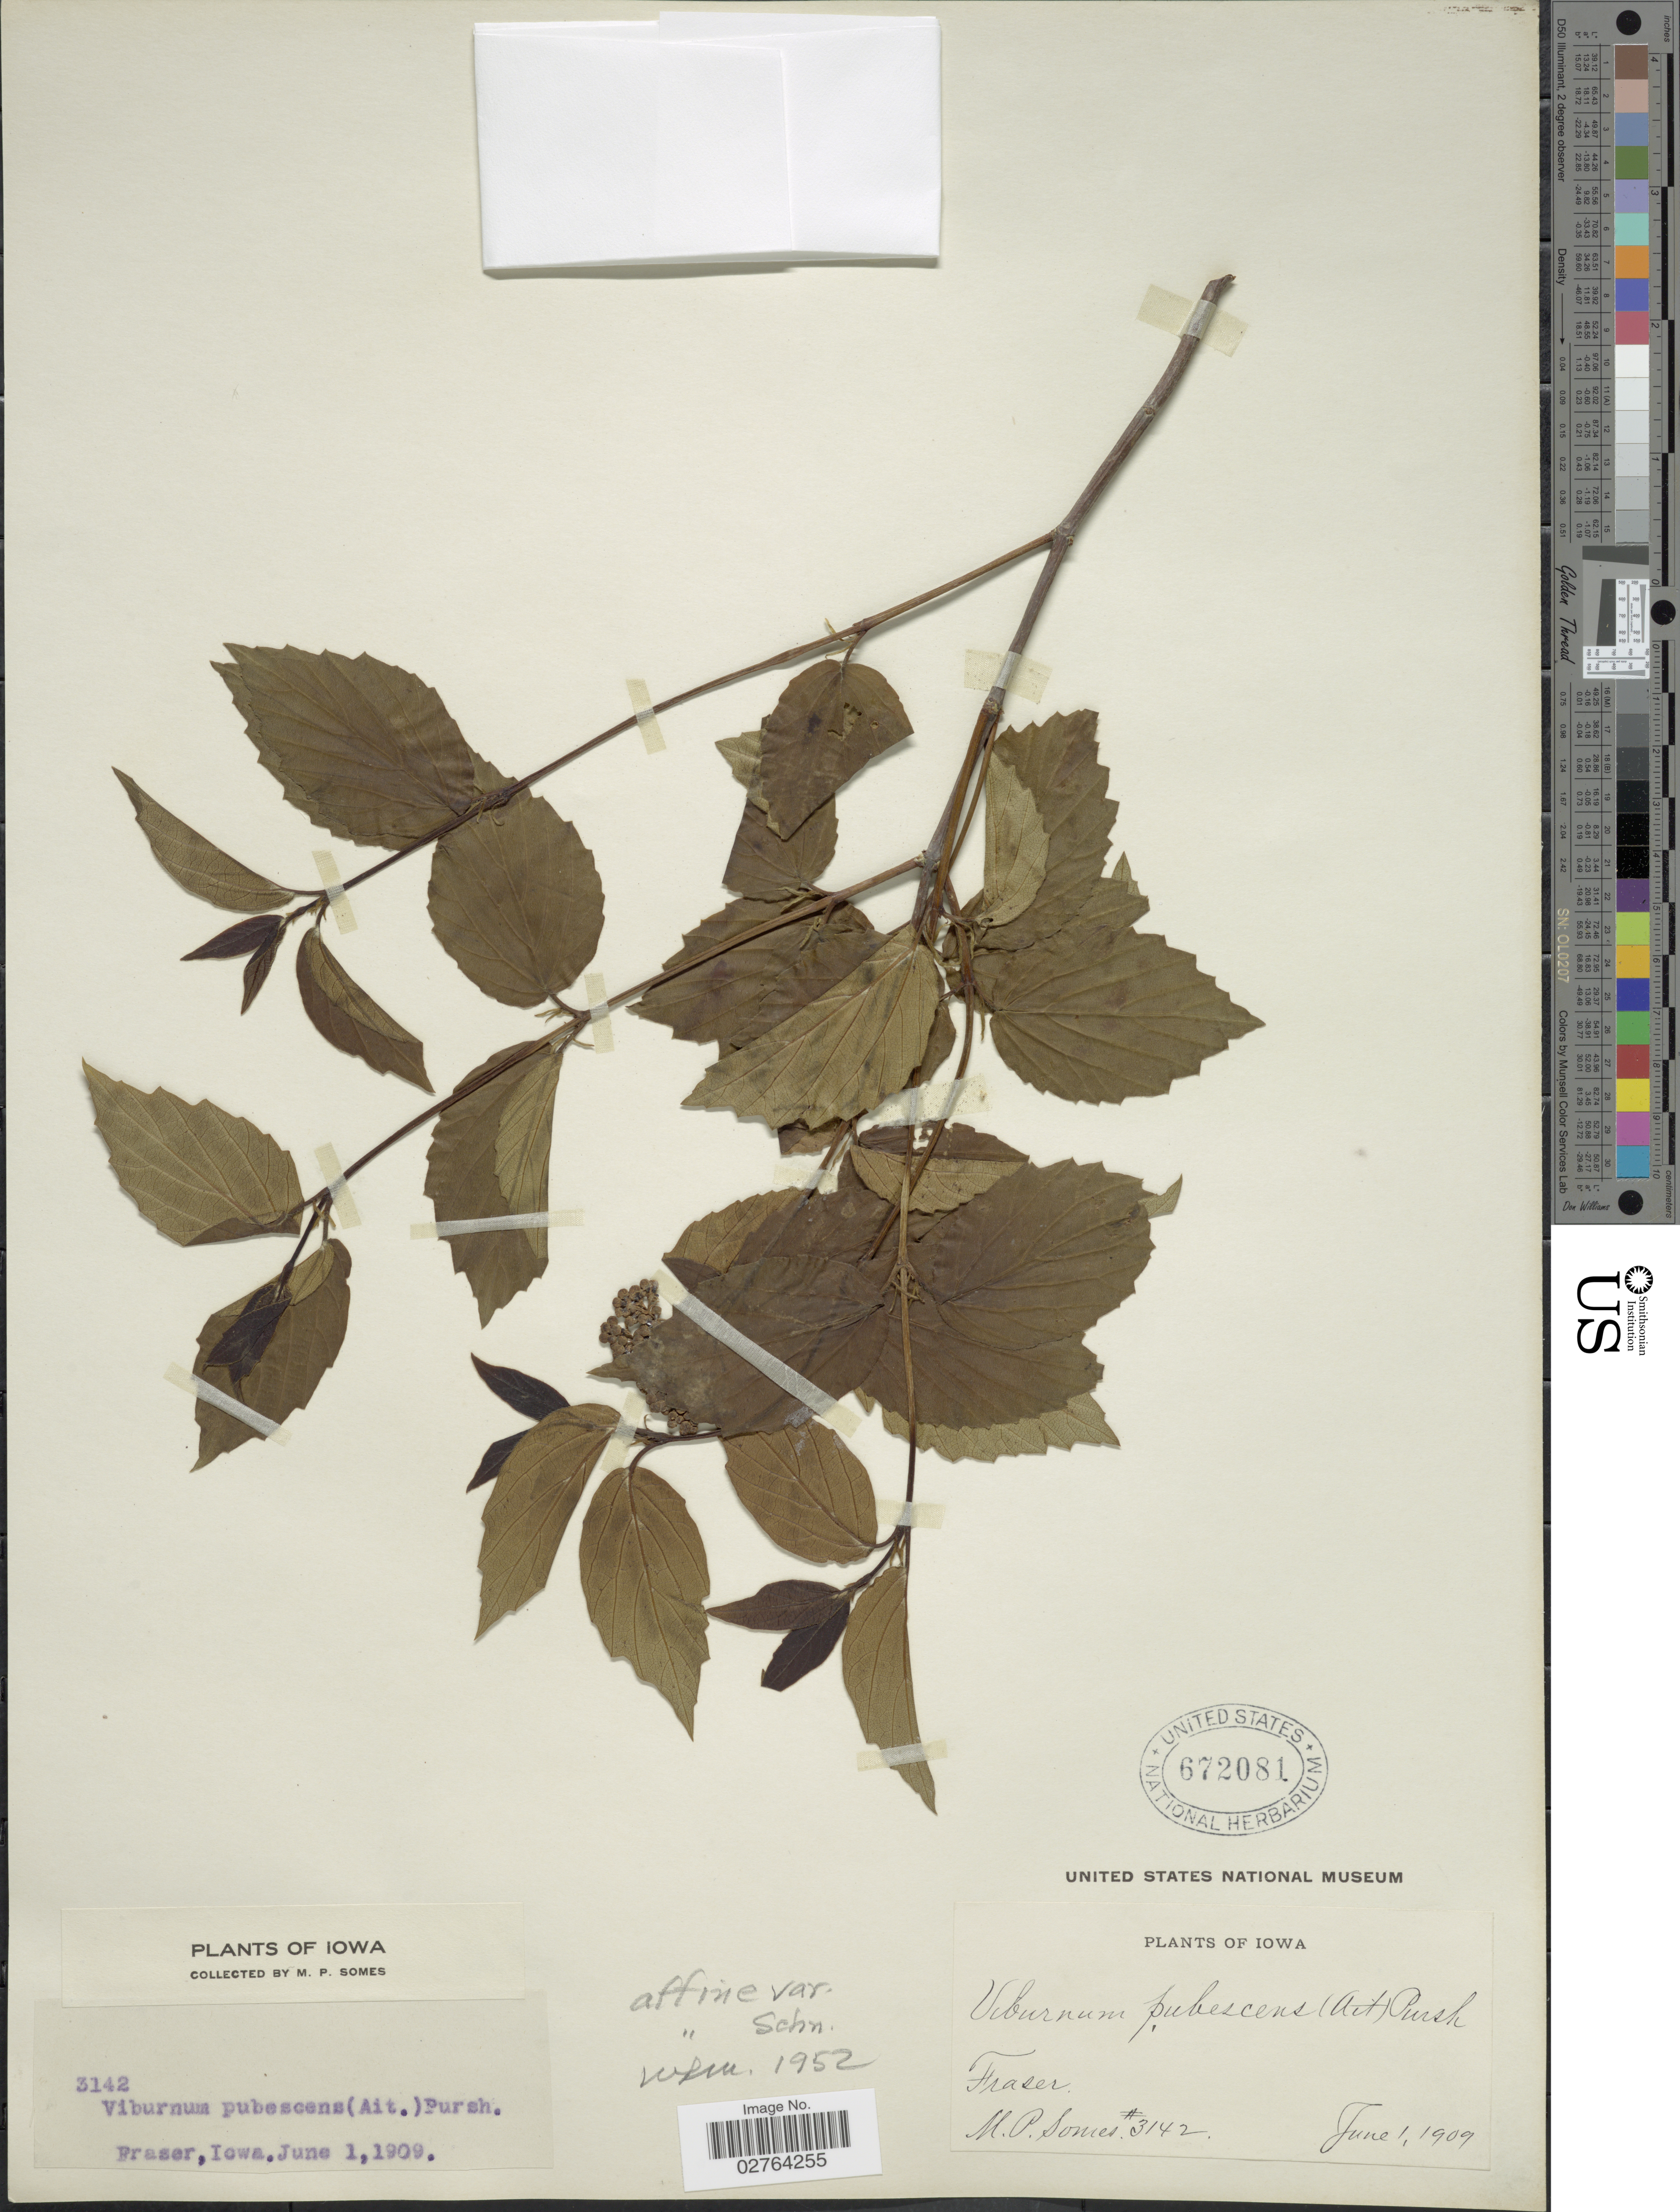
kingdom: Plantae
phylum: Tracheophyta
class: Magnoliopsida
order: Dipsacales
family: Viburnaceae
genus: Viburnum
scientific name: Viburnum rafinesqueanum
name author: Schult.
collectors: M. Somes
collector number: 3142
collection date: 1909-06-01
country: United States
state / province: Iowa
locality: Fraser.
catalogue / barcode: US 672081